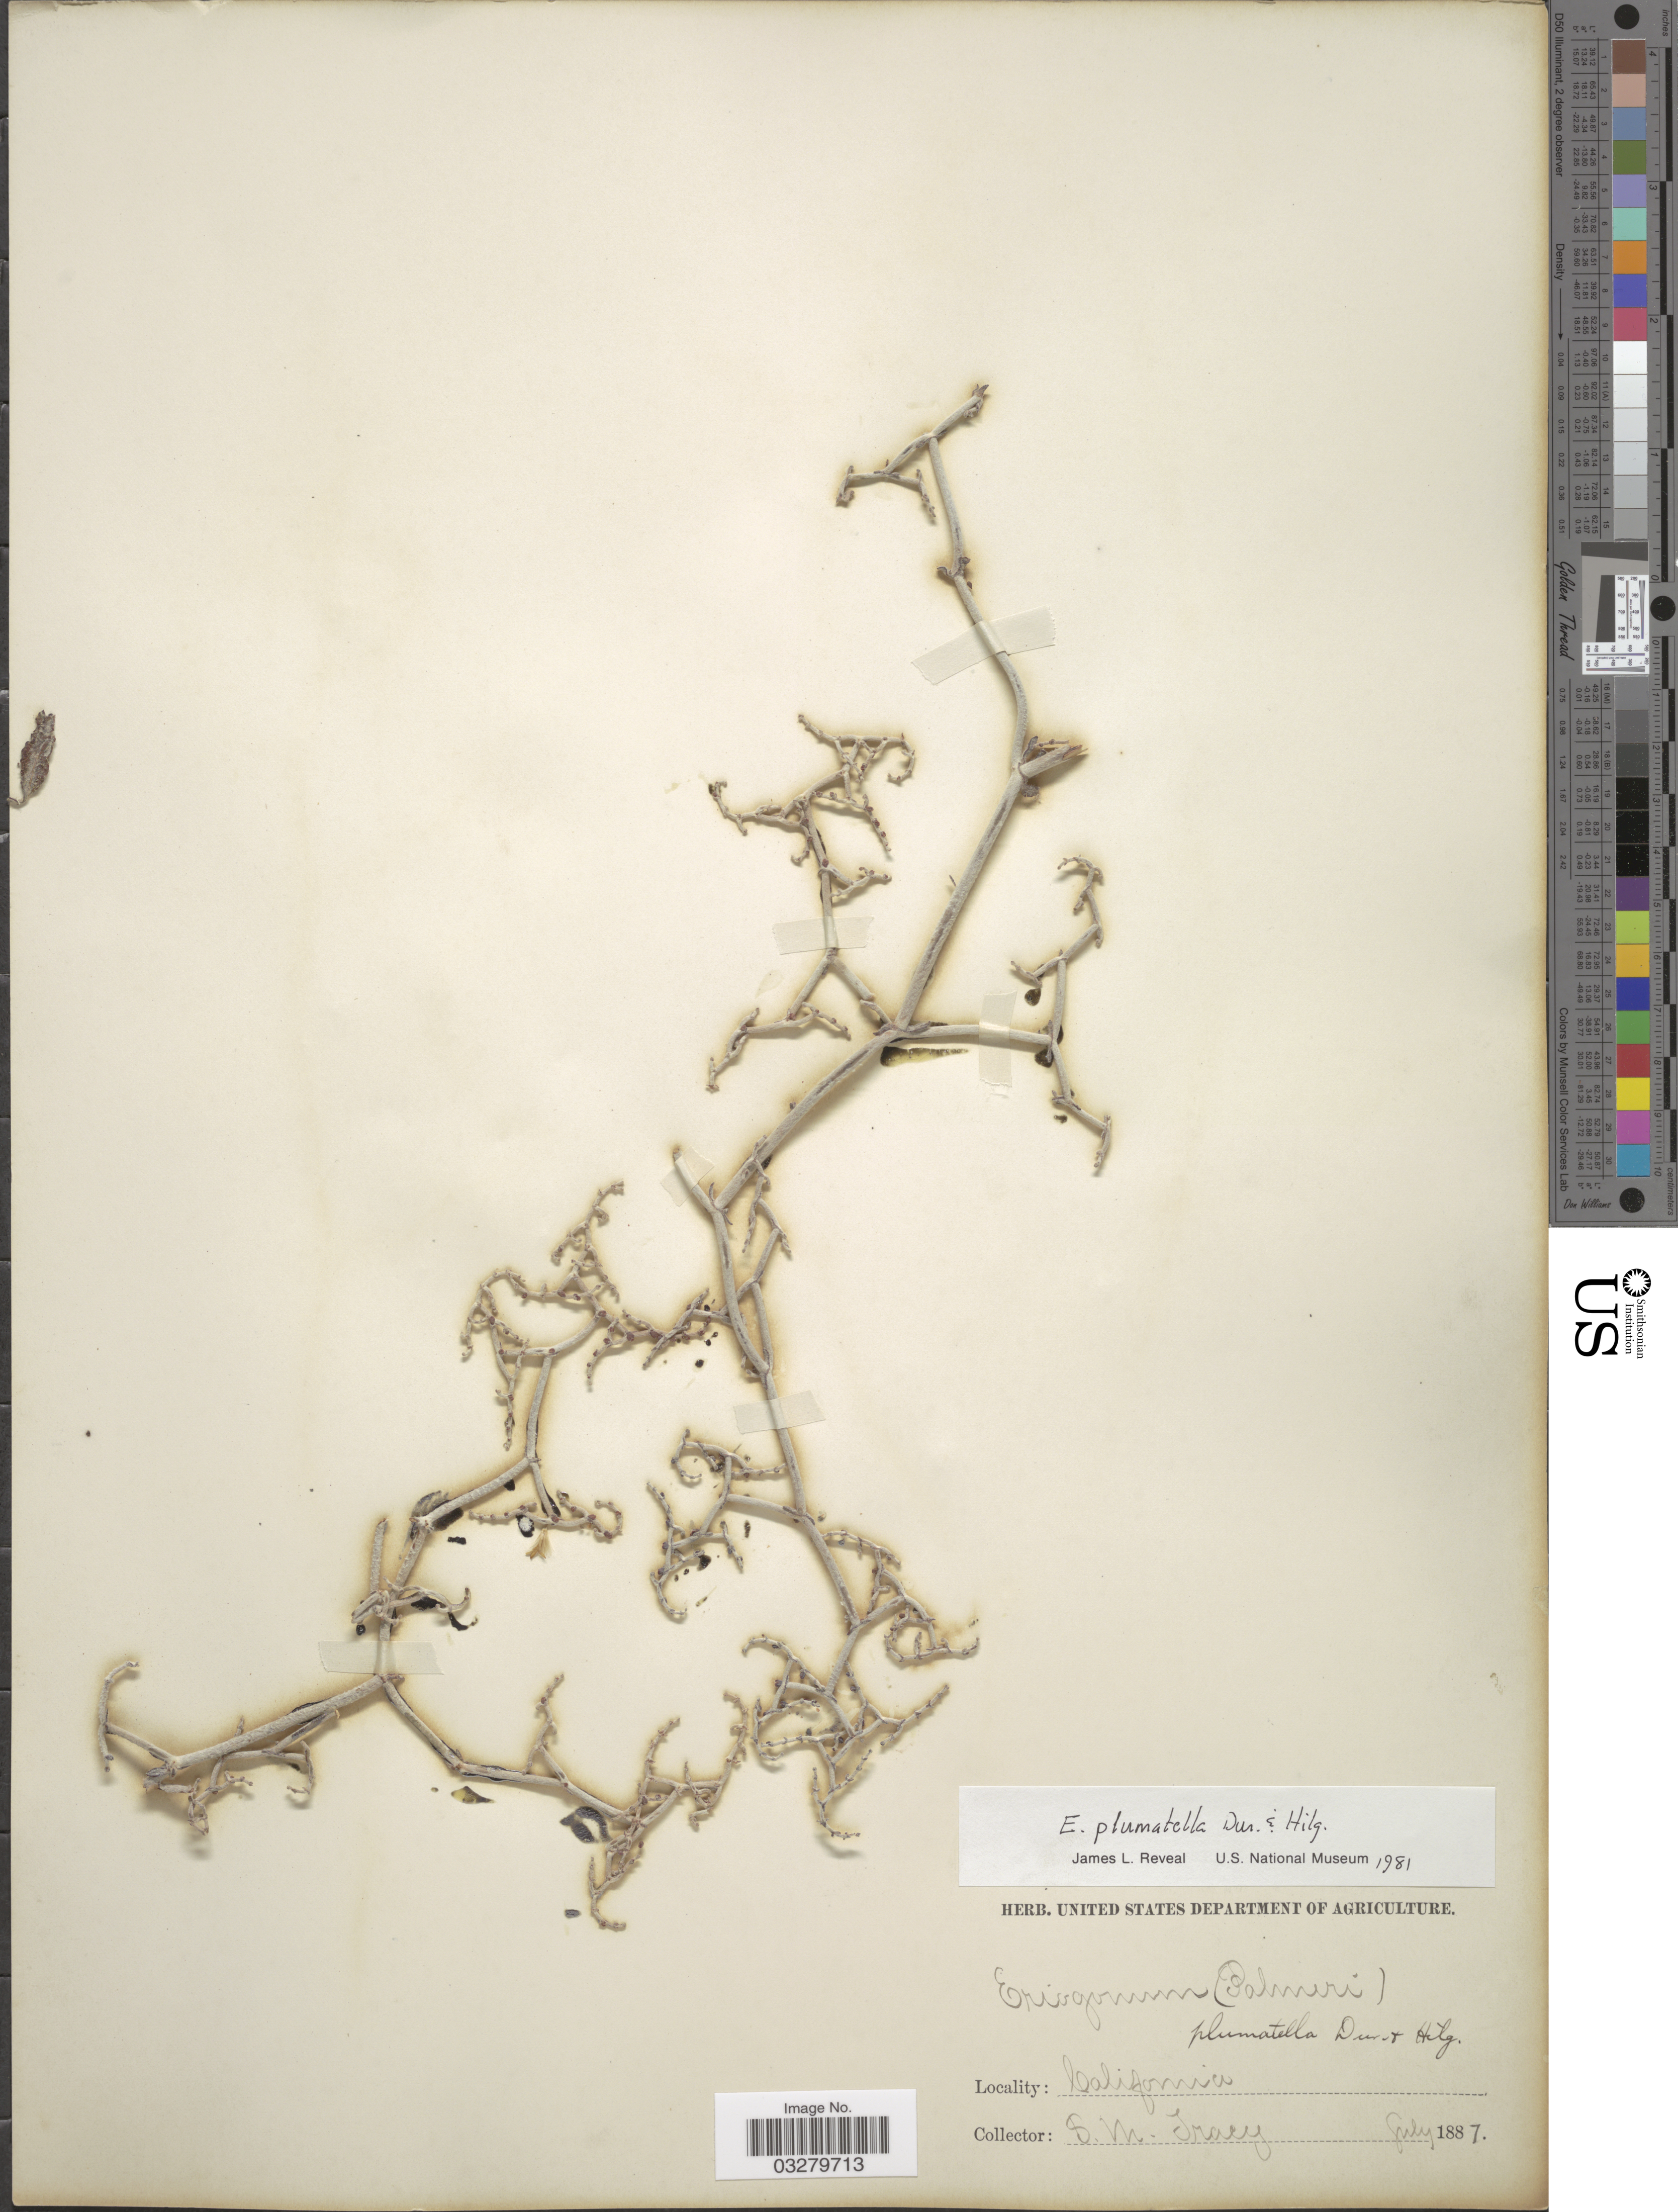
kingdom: Plantae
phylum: Tracheophyta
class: Magnoliopsida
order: Caryophyllales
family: Polygonaceae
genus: Eriogonum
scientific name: Eriogonum plumatella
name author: Durand & Hilg.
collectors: S. M. Tracy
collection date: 1887-07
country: United States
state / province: California